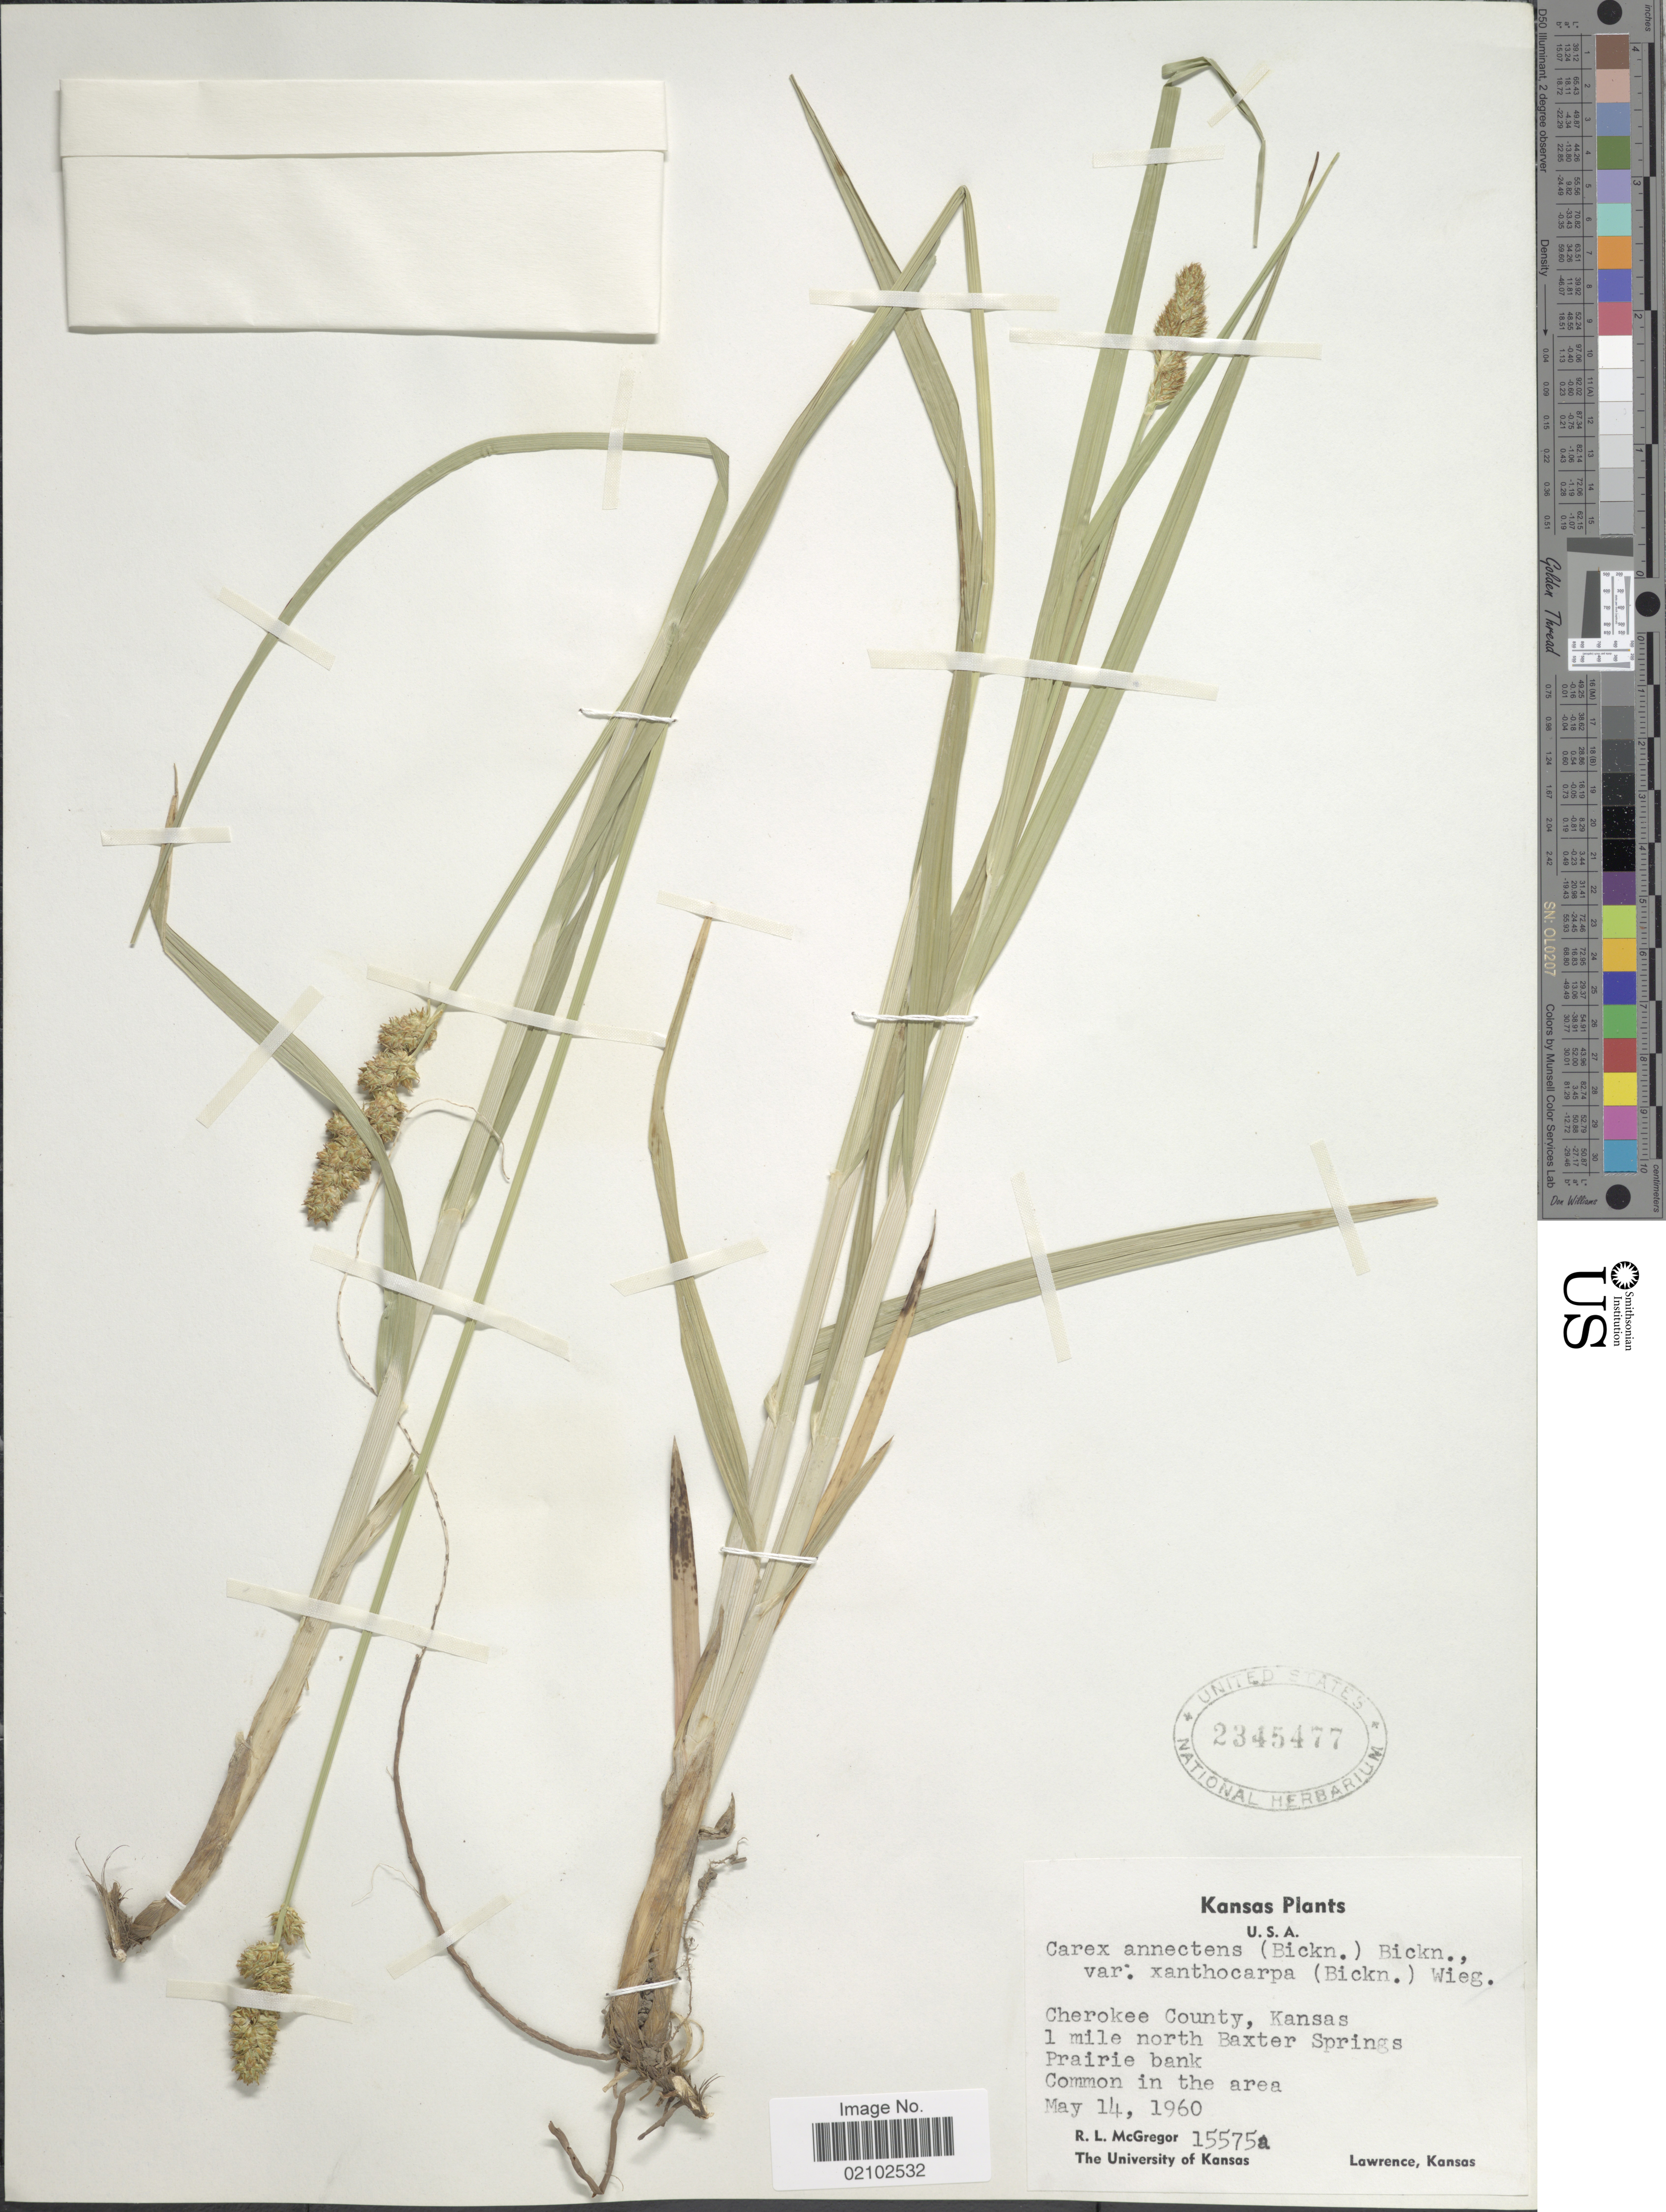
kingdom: Plantae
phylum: Tracheophyta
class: Liliopsida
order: Poales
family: Cyperaceae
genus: Carex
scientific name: Carex annectens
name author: (E.P. Bicknell) E.P. Bicknell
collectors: R. McGregor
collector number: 15575a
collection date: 1960-05-14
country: United States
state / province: Kansas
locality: Cherokee County, 1 mile north Baxter Springs, Prairie bank, Common in the area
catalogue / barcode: US 2345477